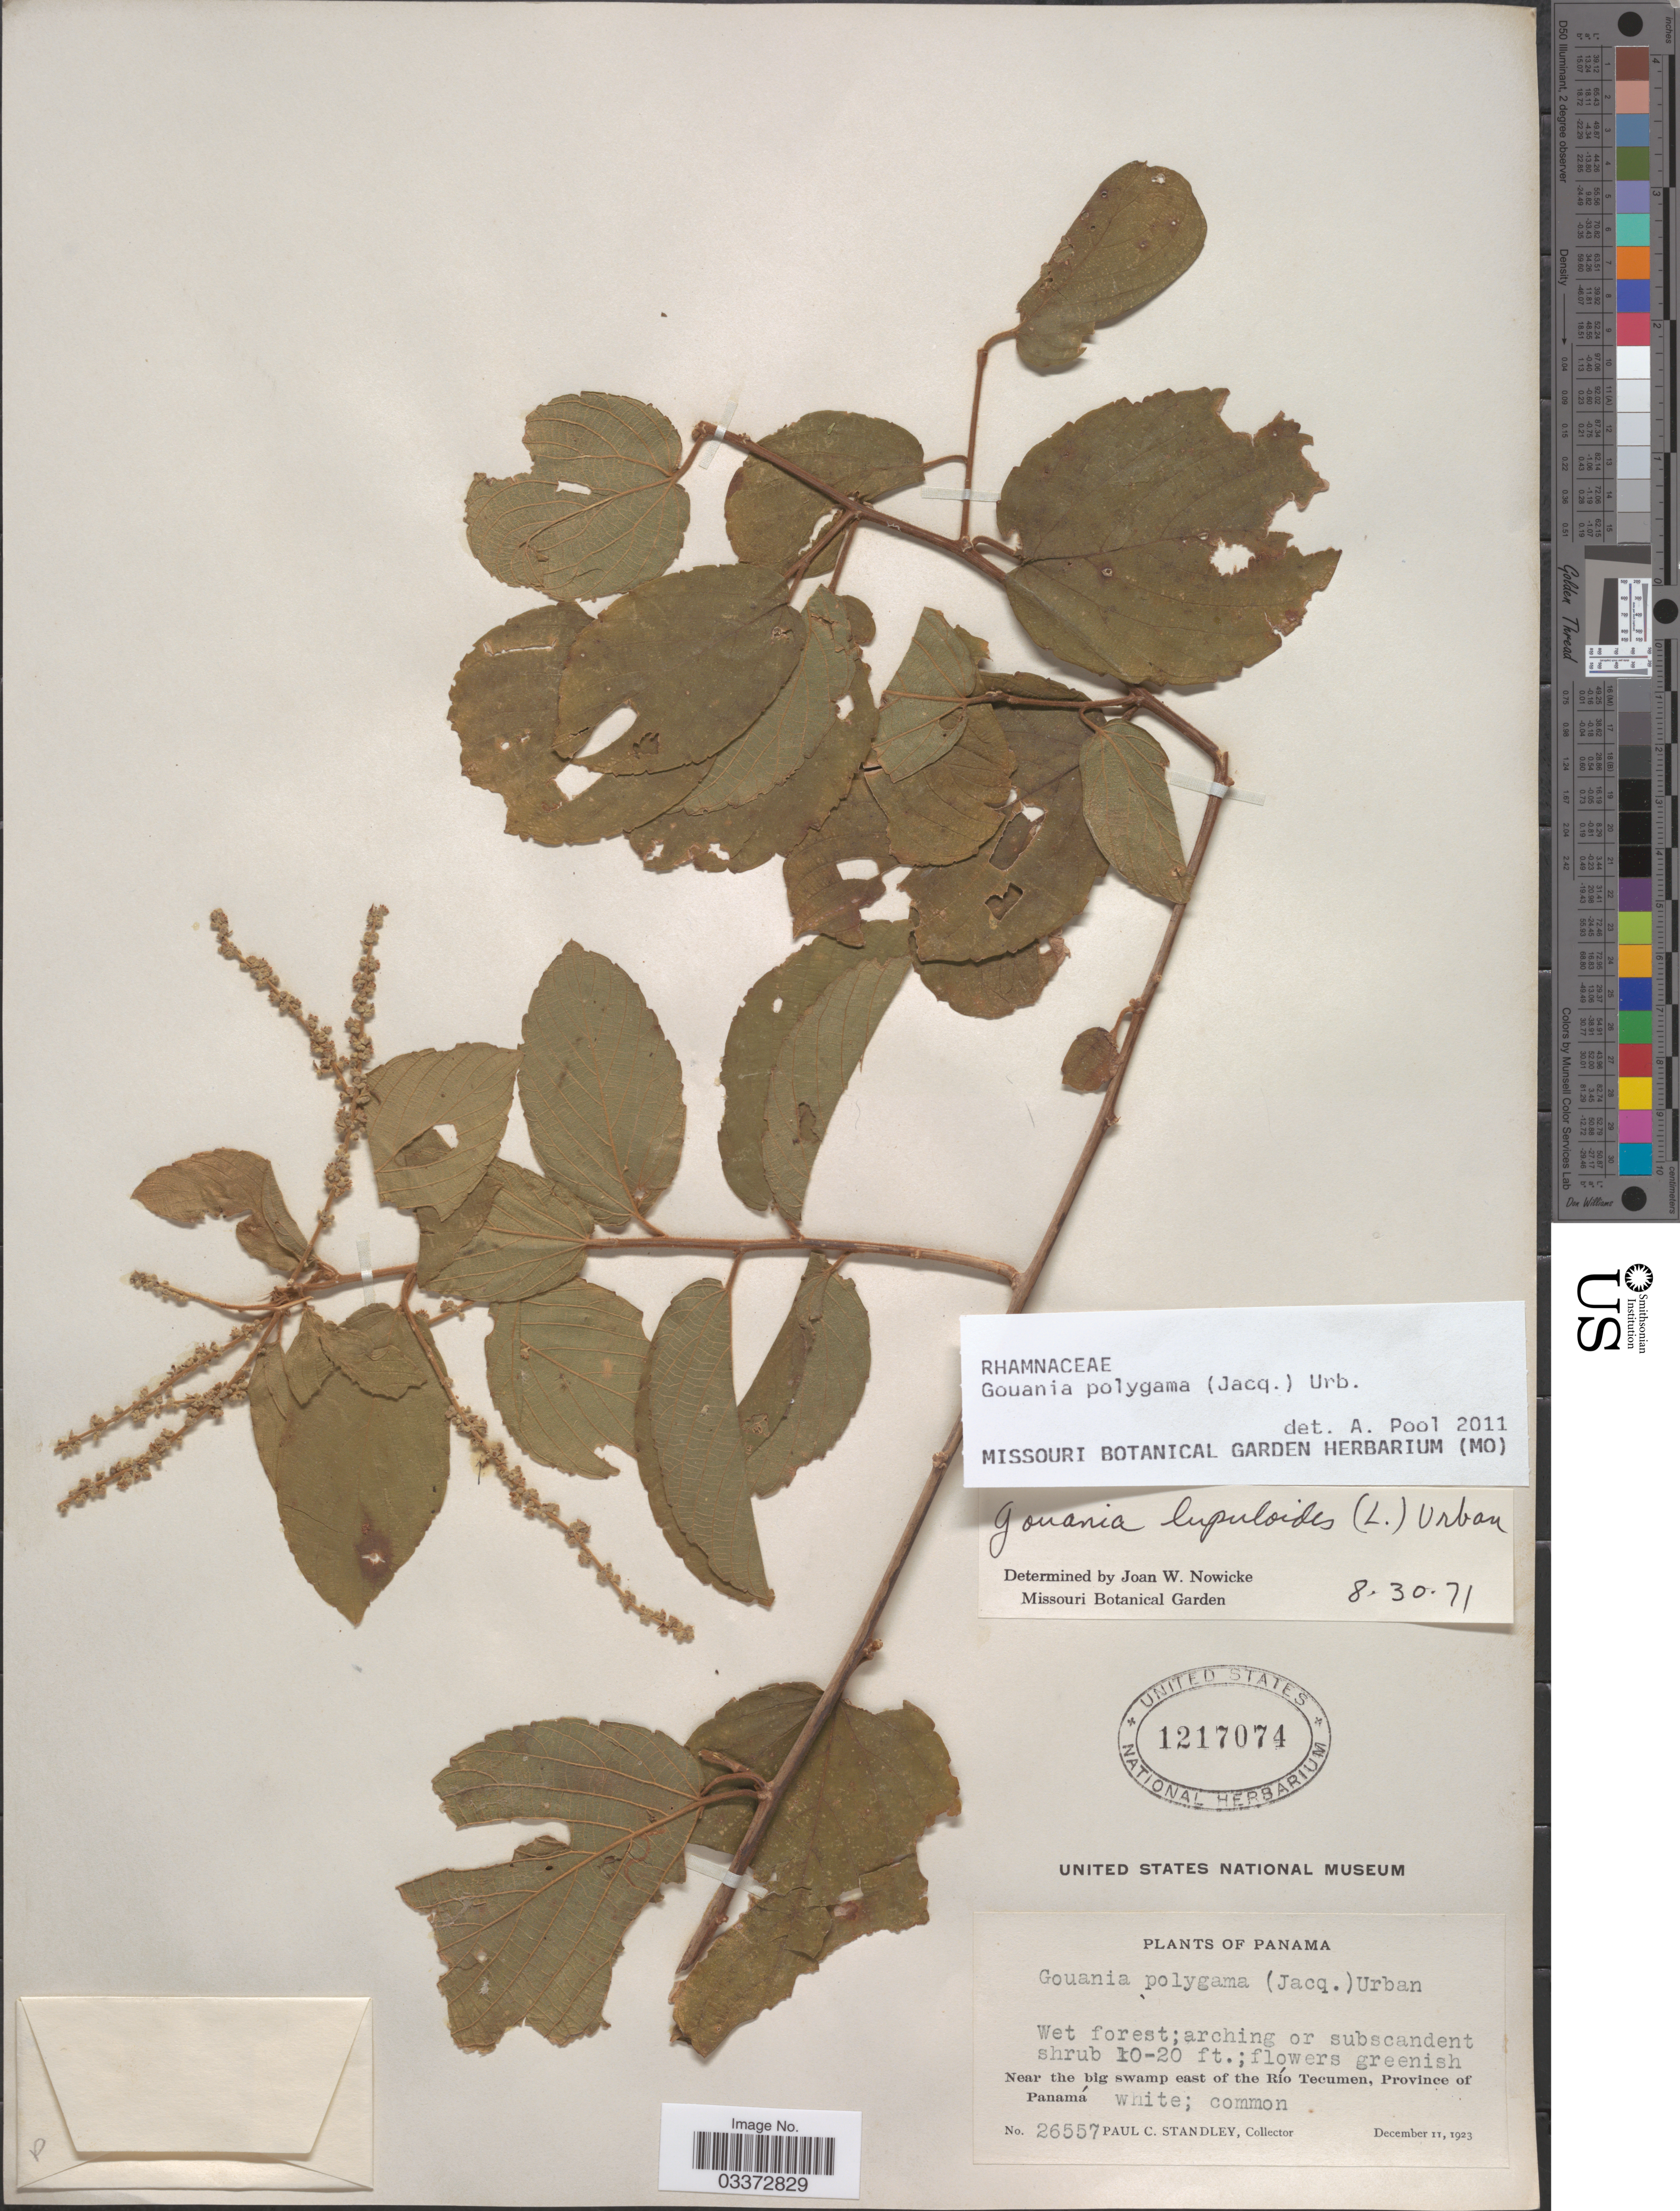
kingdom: Plantae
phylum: Tracheophyta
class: Magnoliopsida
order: Rosales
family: Rhamnaceae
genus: Gouania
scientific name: Gouania polygama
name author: (Jacq.) Urb.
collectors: P. C. Standley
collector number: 26557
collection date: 1923-12-11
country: Panama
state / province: Panamá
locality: Near the big swamp east of the Río Tecumen.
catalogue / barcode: US 1217074